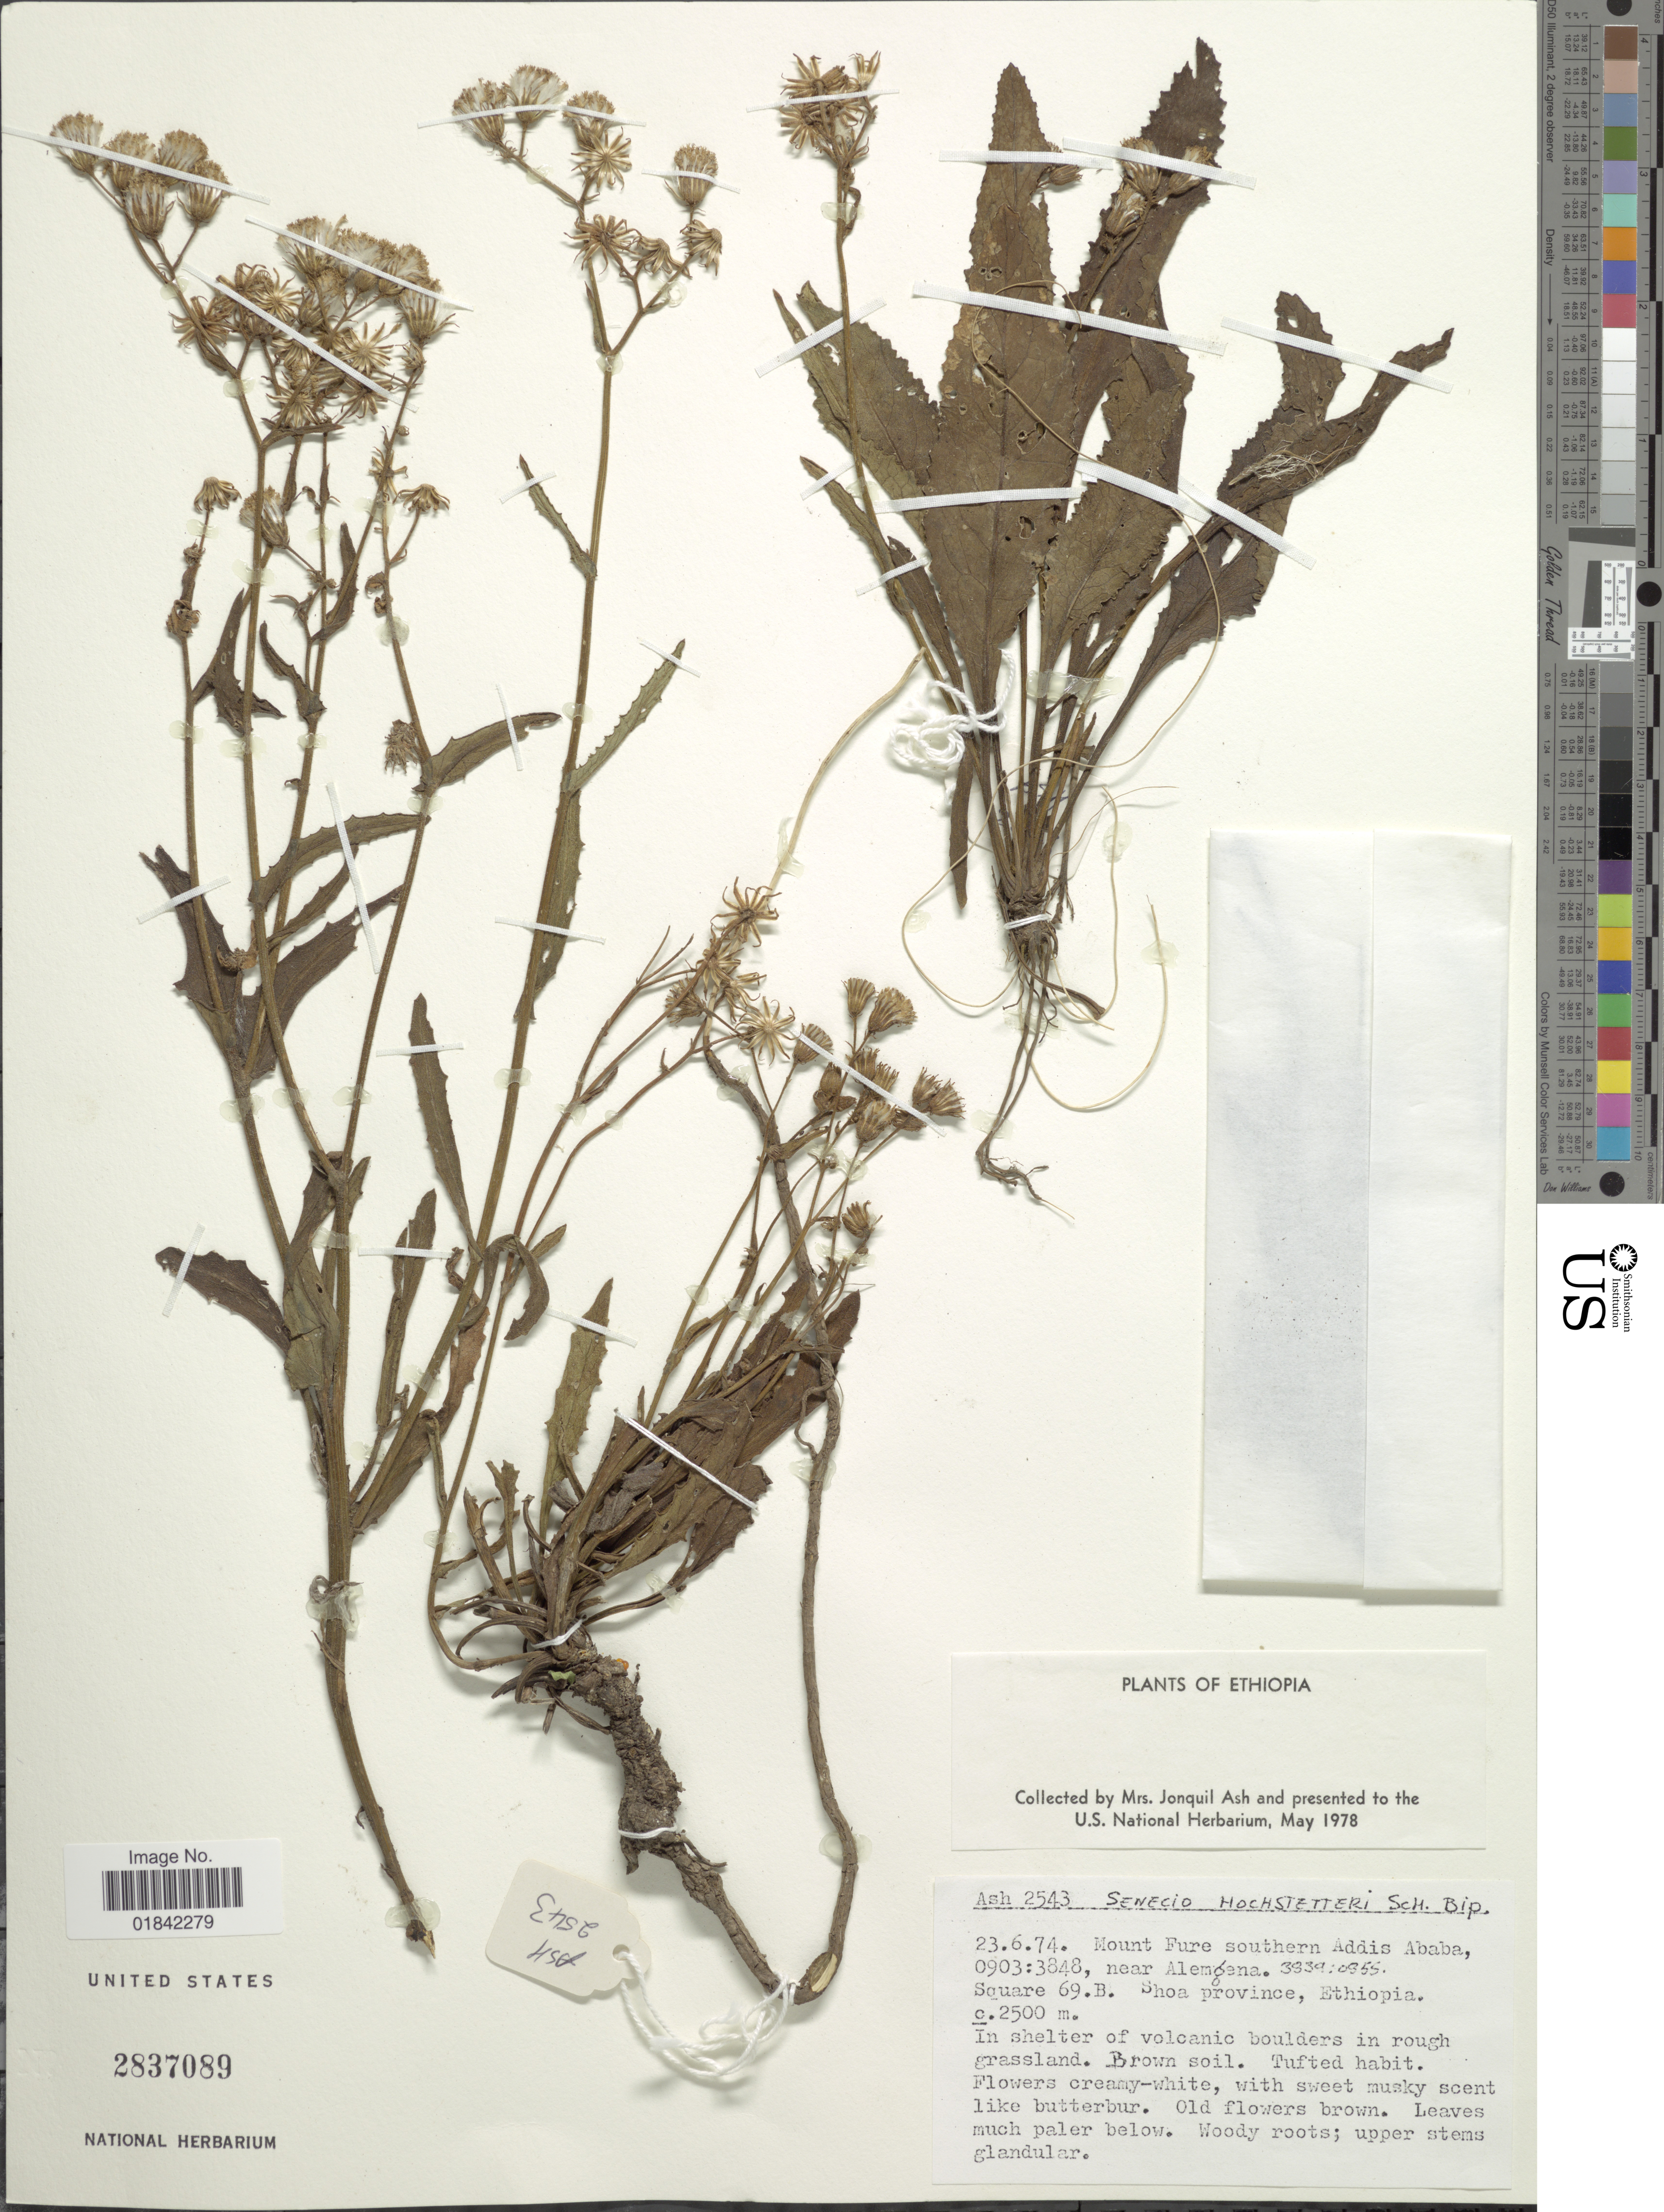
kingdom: Plantae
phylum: Tracheophyta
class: Magnoliopsida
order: Asterales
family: Asteraceae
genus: Senecio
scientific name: Senecio hochstetteri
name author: Sch. Bip.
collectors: -. Ash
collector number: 2543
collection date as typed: Transcribed d/m/y: 23/6/74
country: Ethiopia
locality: Mount Fure southern Addis Ababe, 0903:3848, near Alemoena, Square 69, B., Shoa Province [interpreted]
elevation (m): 2500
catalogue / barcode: US 2837089